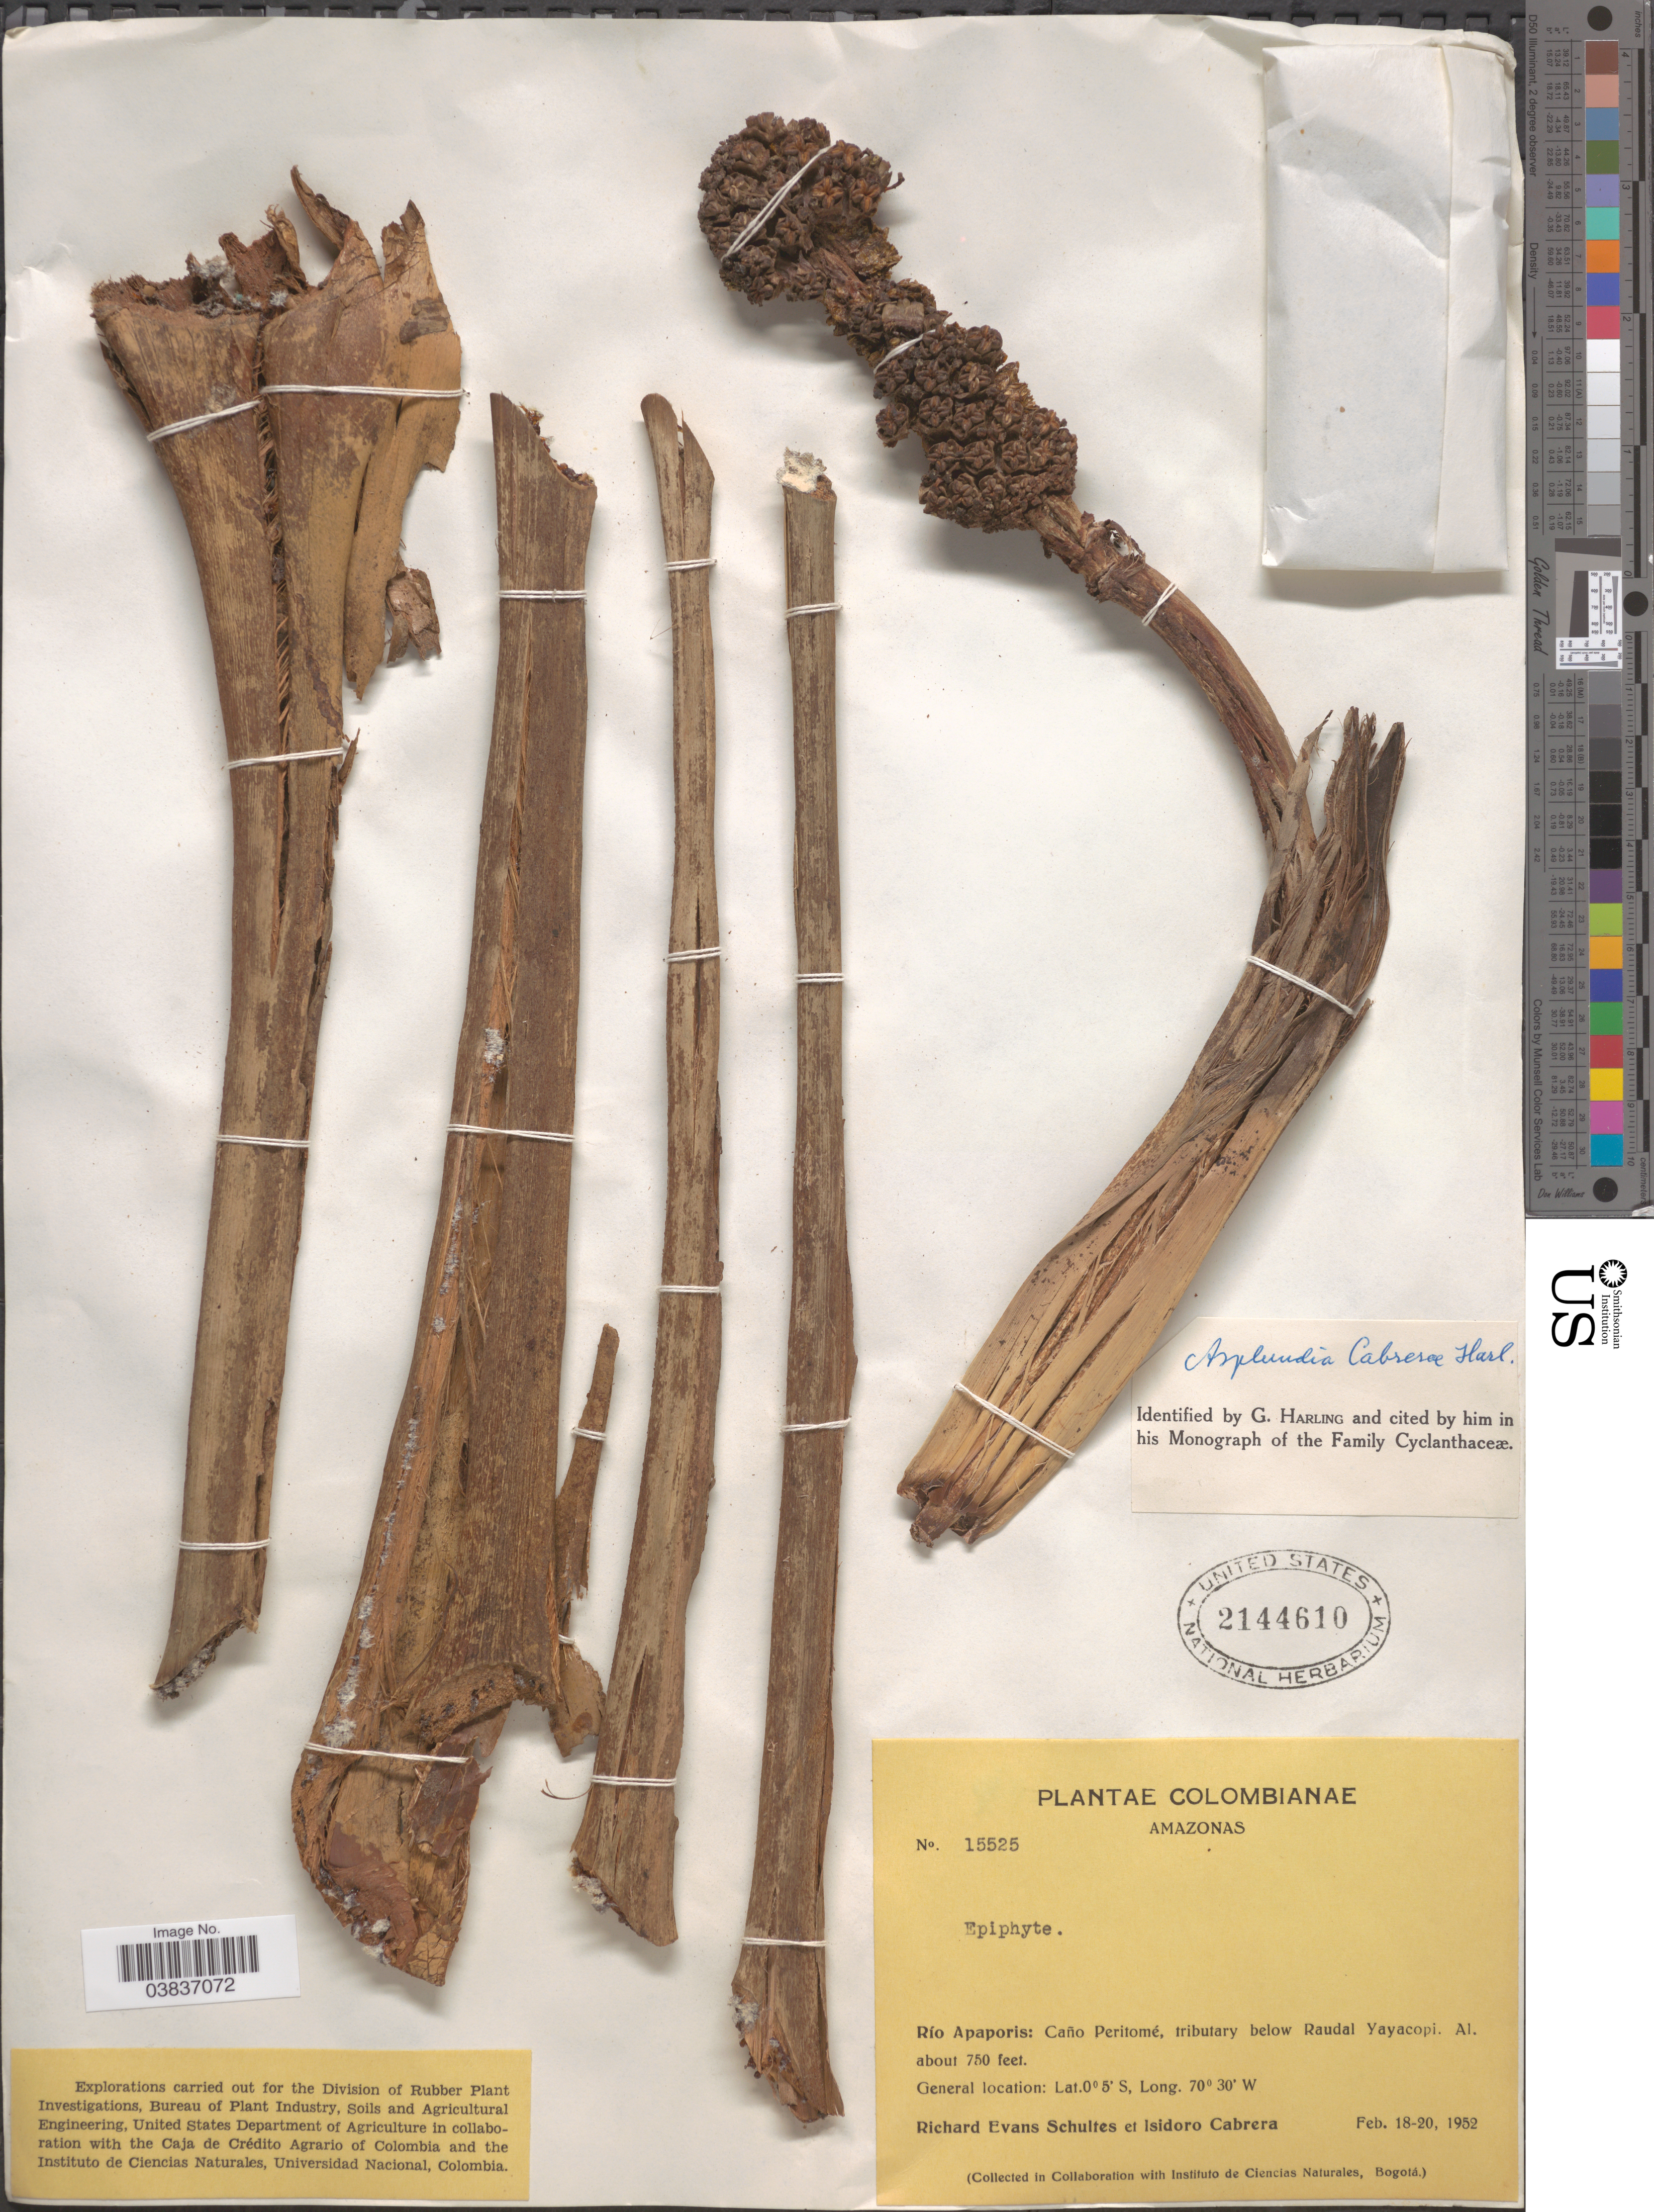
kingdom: Plantae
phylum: Tracheophyta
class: Liliopsida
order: Pandanales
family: Cyclanthaceae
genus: Asplundia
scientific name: Asplundia cabrerae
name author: Harling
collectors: R. E. Schultes & I. Cabrera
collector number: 15525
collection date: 1952-02-18/1952-02-20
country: Colombia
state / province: Amazônas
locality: Río Apaporis: Caño Peritomé, tributary below Raudal Yayacopi.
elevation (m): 229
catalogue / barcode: US 2144610